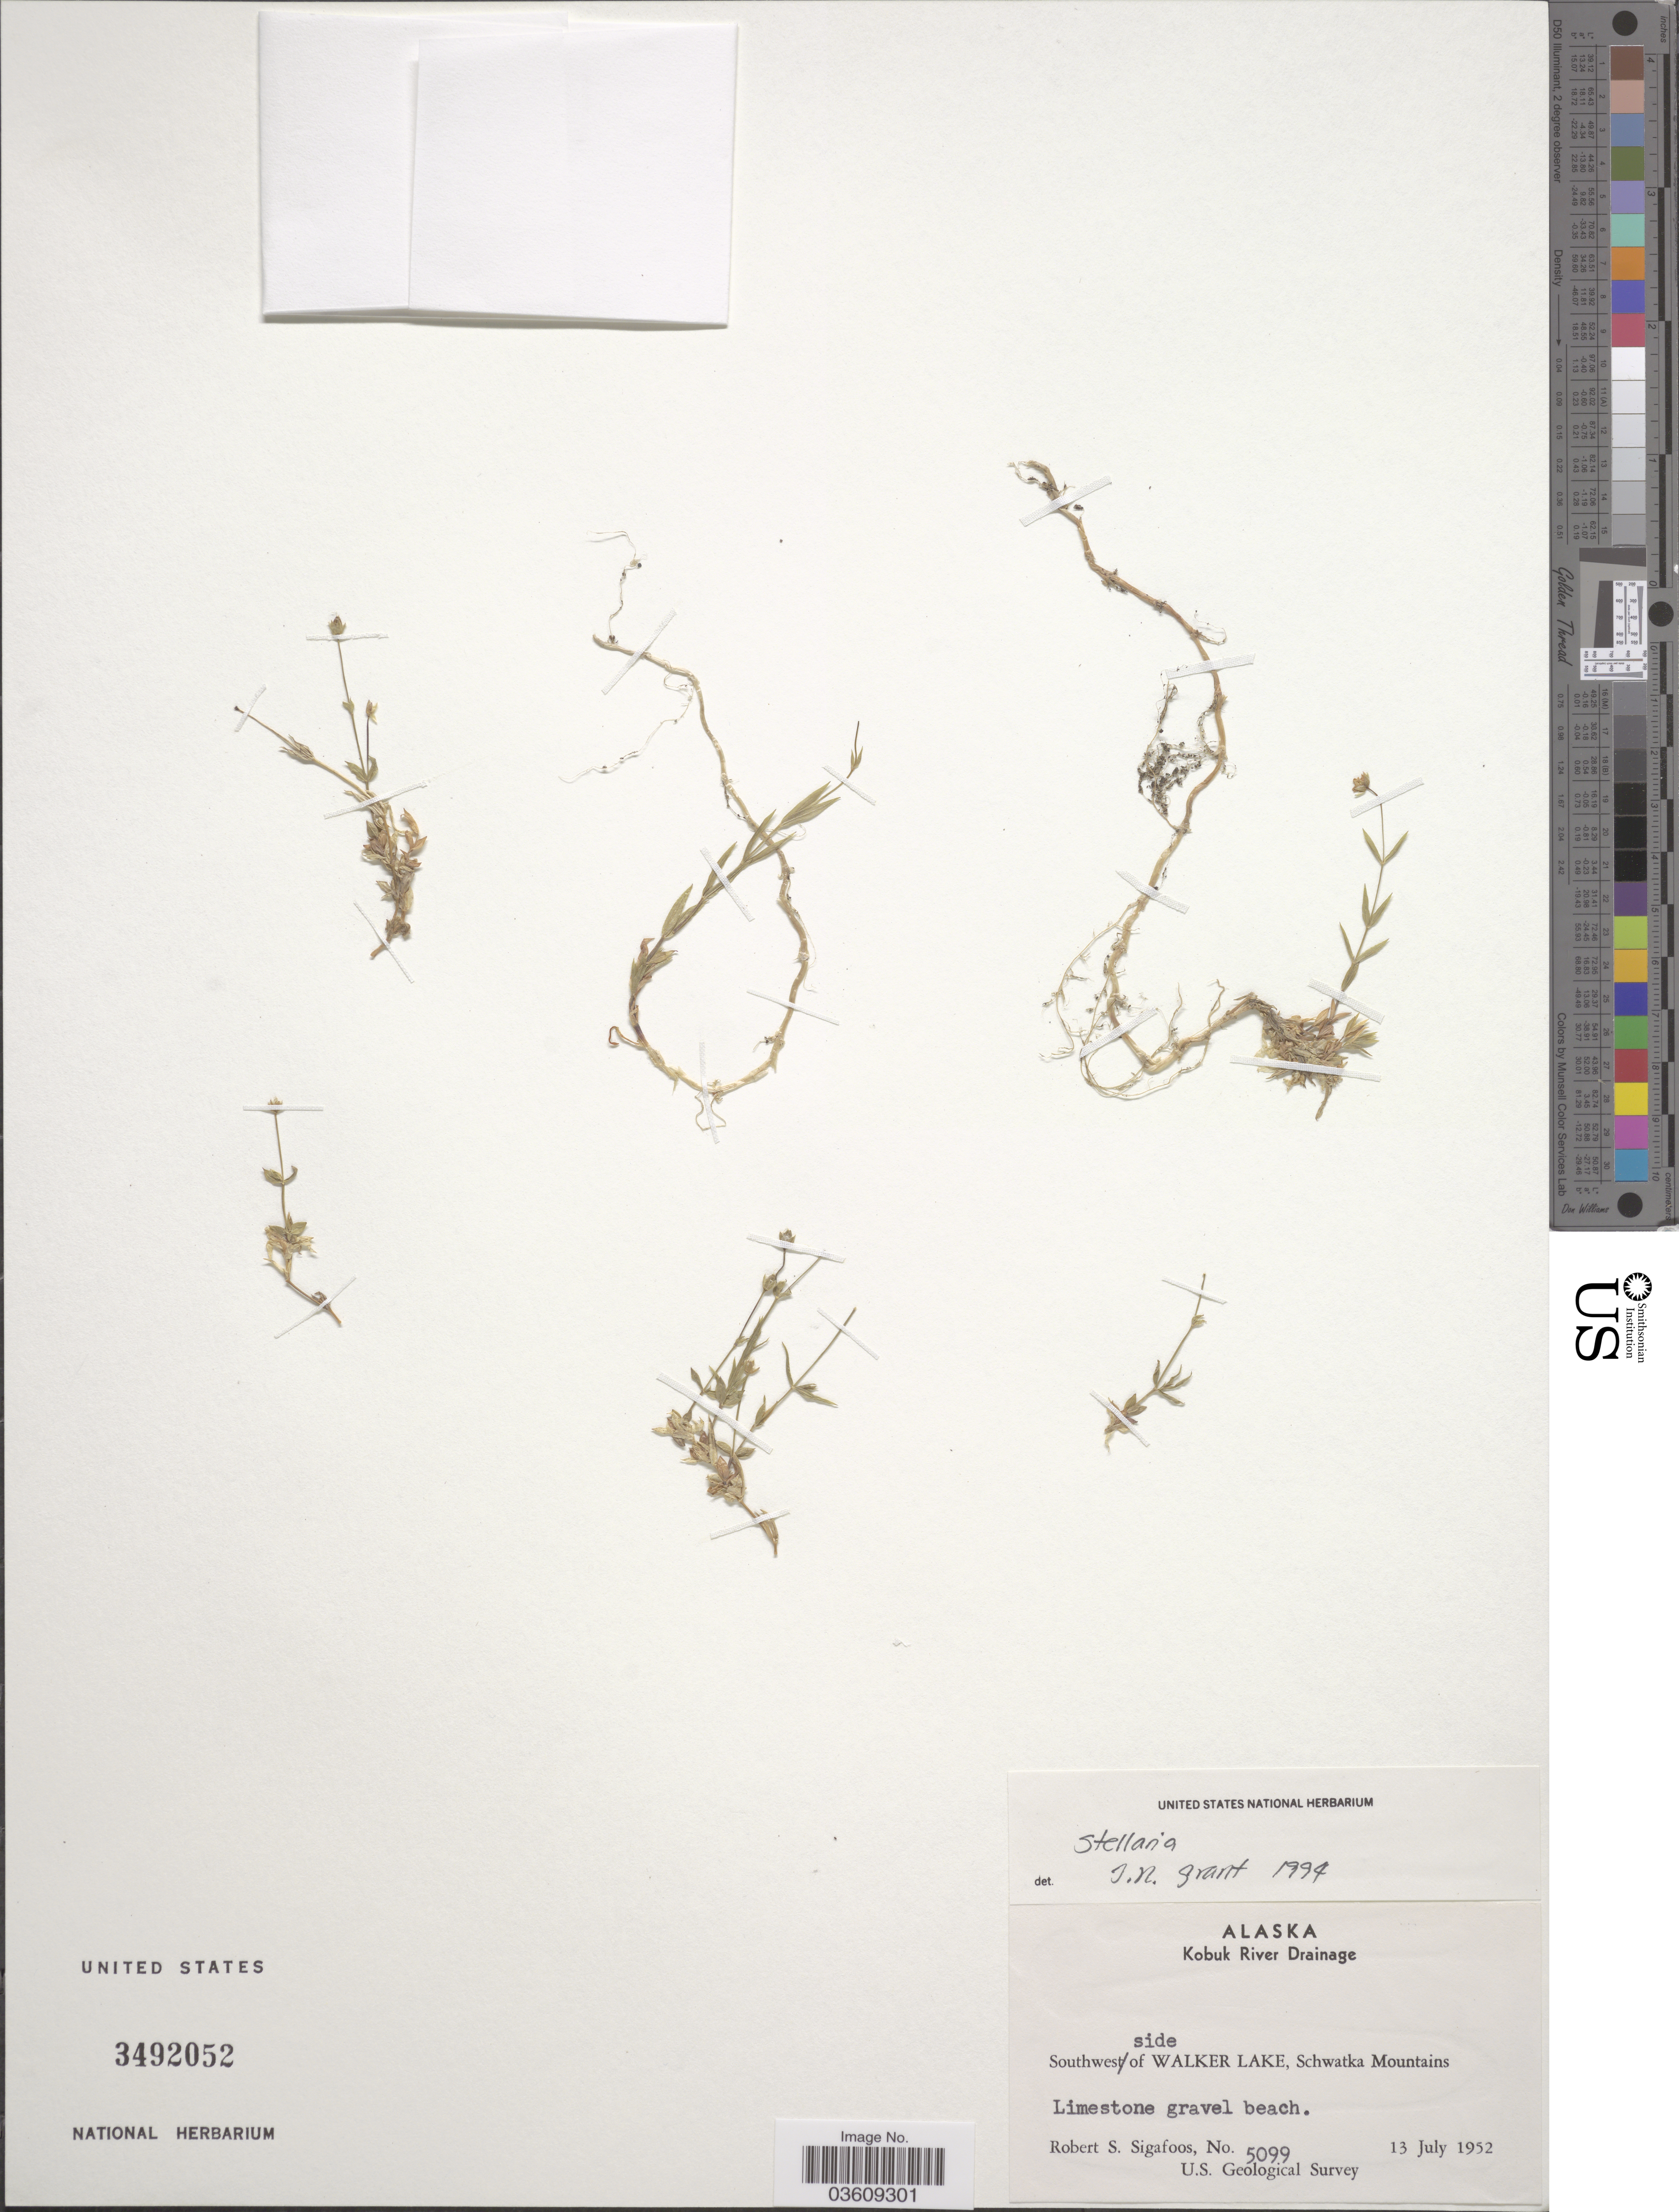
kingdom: Plantae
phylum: Tracheophyta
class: Magnoliopsida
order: Caryophyllales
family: Caryophyllaceae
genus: Stellaria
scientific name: Stellaria sp.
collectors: R. Sigafoos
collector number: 5099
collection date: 1952-07-13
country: United States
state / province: Alaska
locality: Kobuk River Drainage. Southwestside of Walker Lake, Schwatka Mountains.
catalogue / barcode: US 3492052